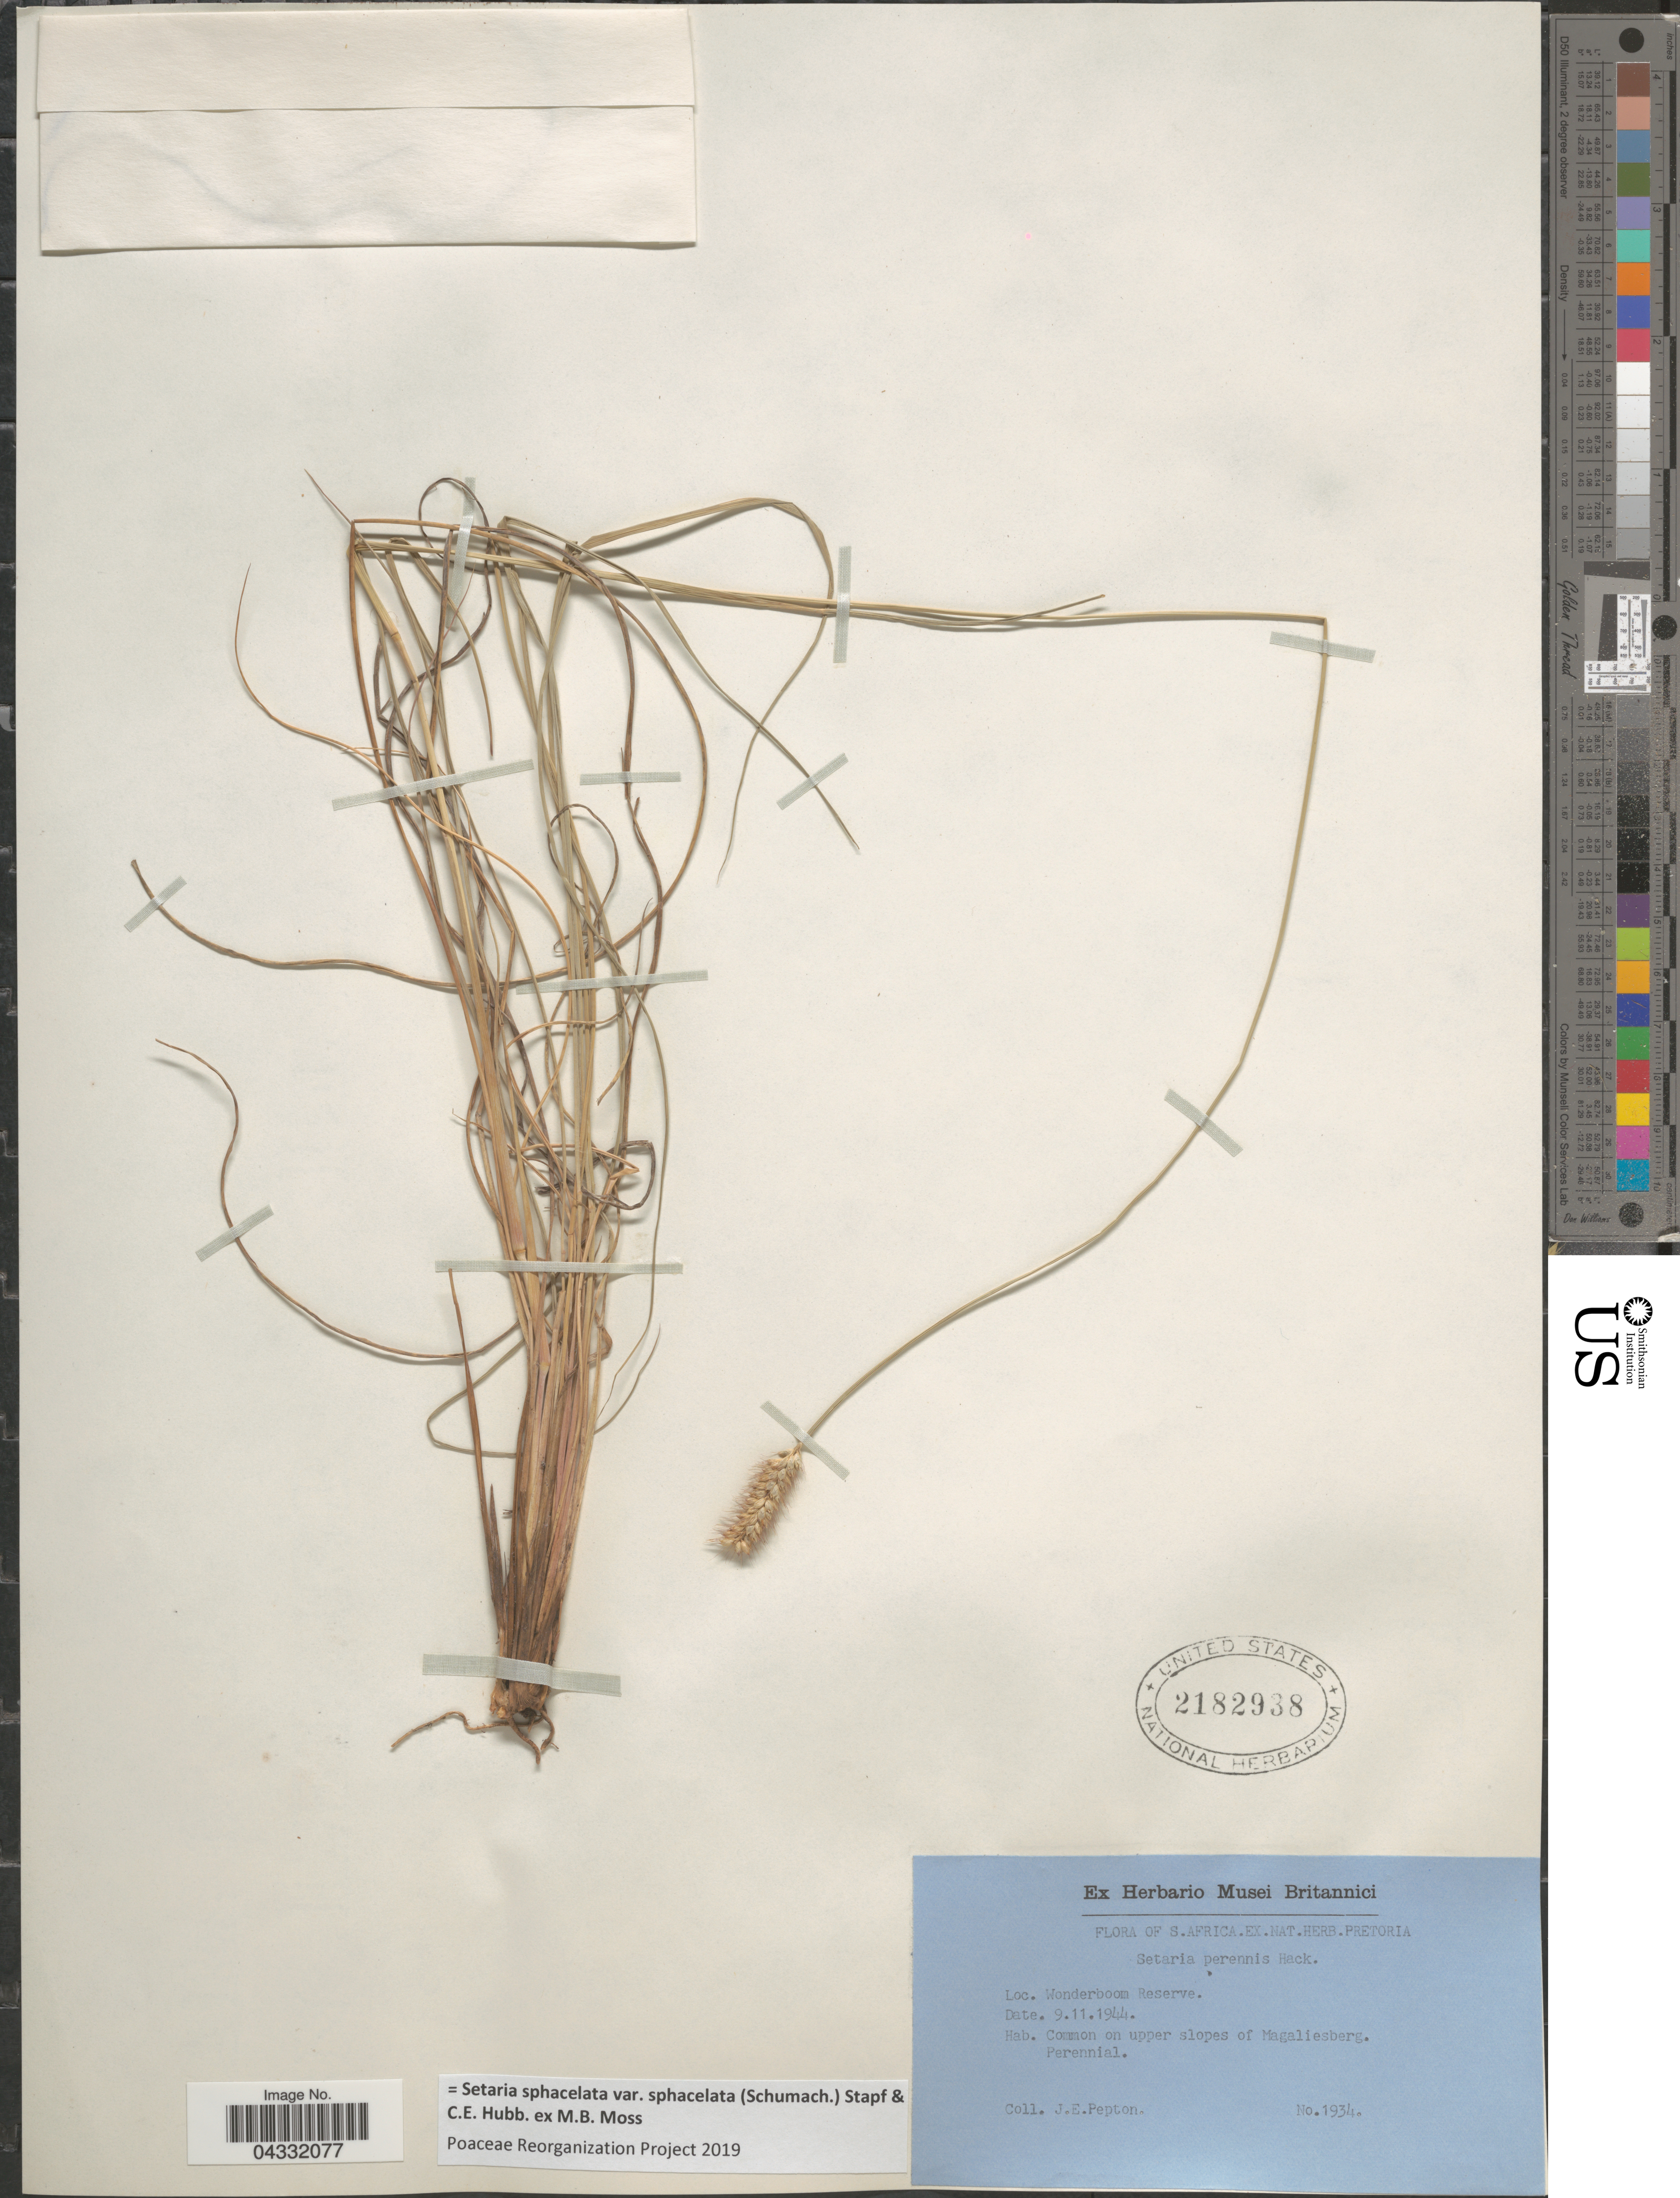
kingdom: Plantae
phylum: Tracheophyta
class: Liliopsida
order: Poales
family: Poaceae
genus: Setaria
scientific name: Setaria sphacelata var. sphacelata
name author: (Schumach.) Stapf & C. E. Hubb. ex M.B. Moss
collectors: J. Pepton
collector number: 1934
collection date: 1944-11-09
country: South Africa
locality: S.Africa. Wonderboom Reserve. Common on upper slopes of Magaliesberg.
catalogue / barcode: US 2182938